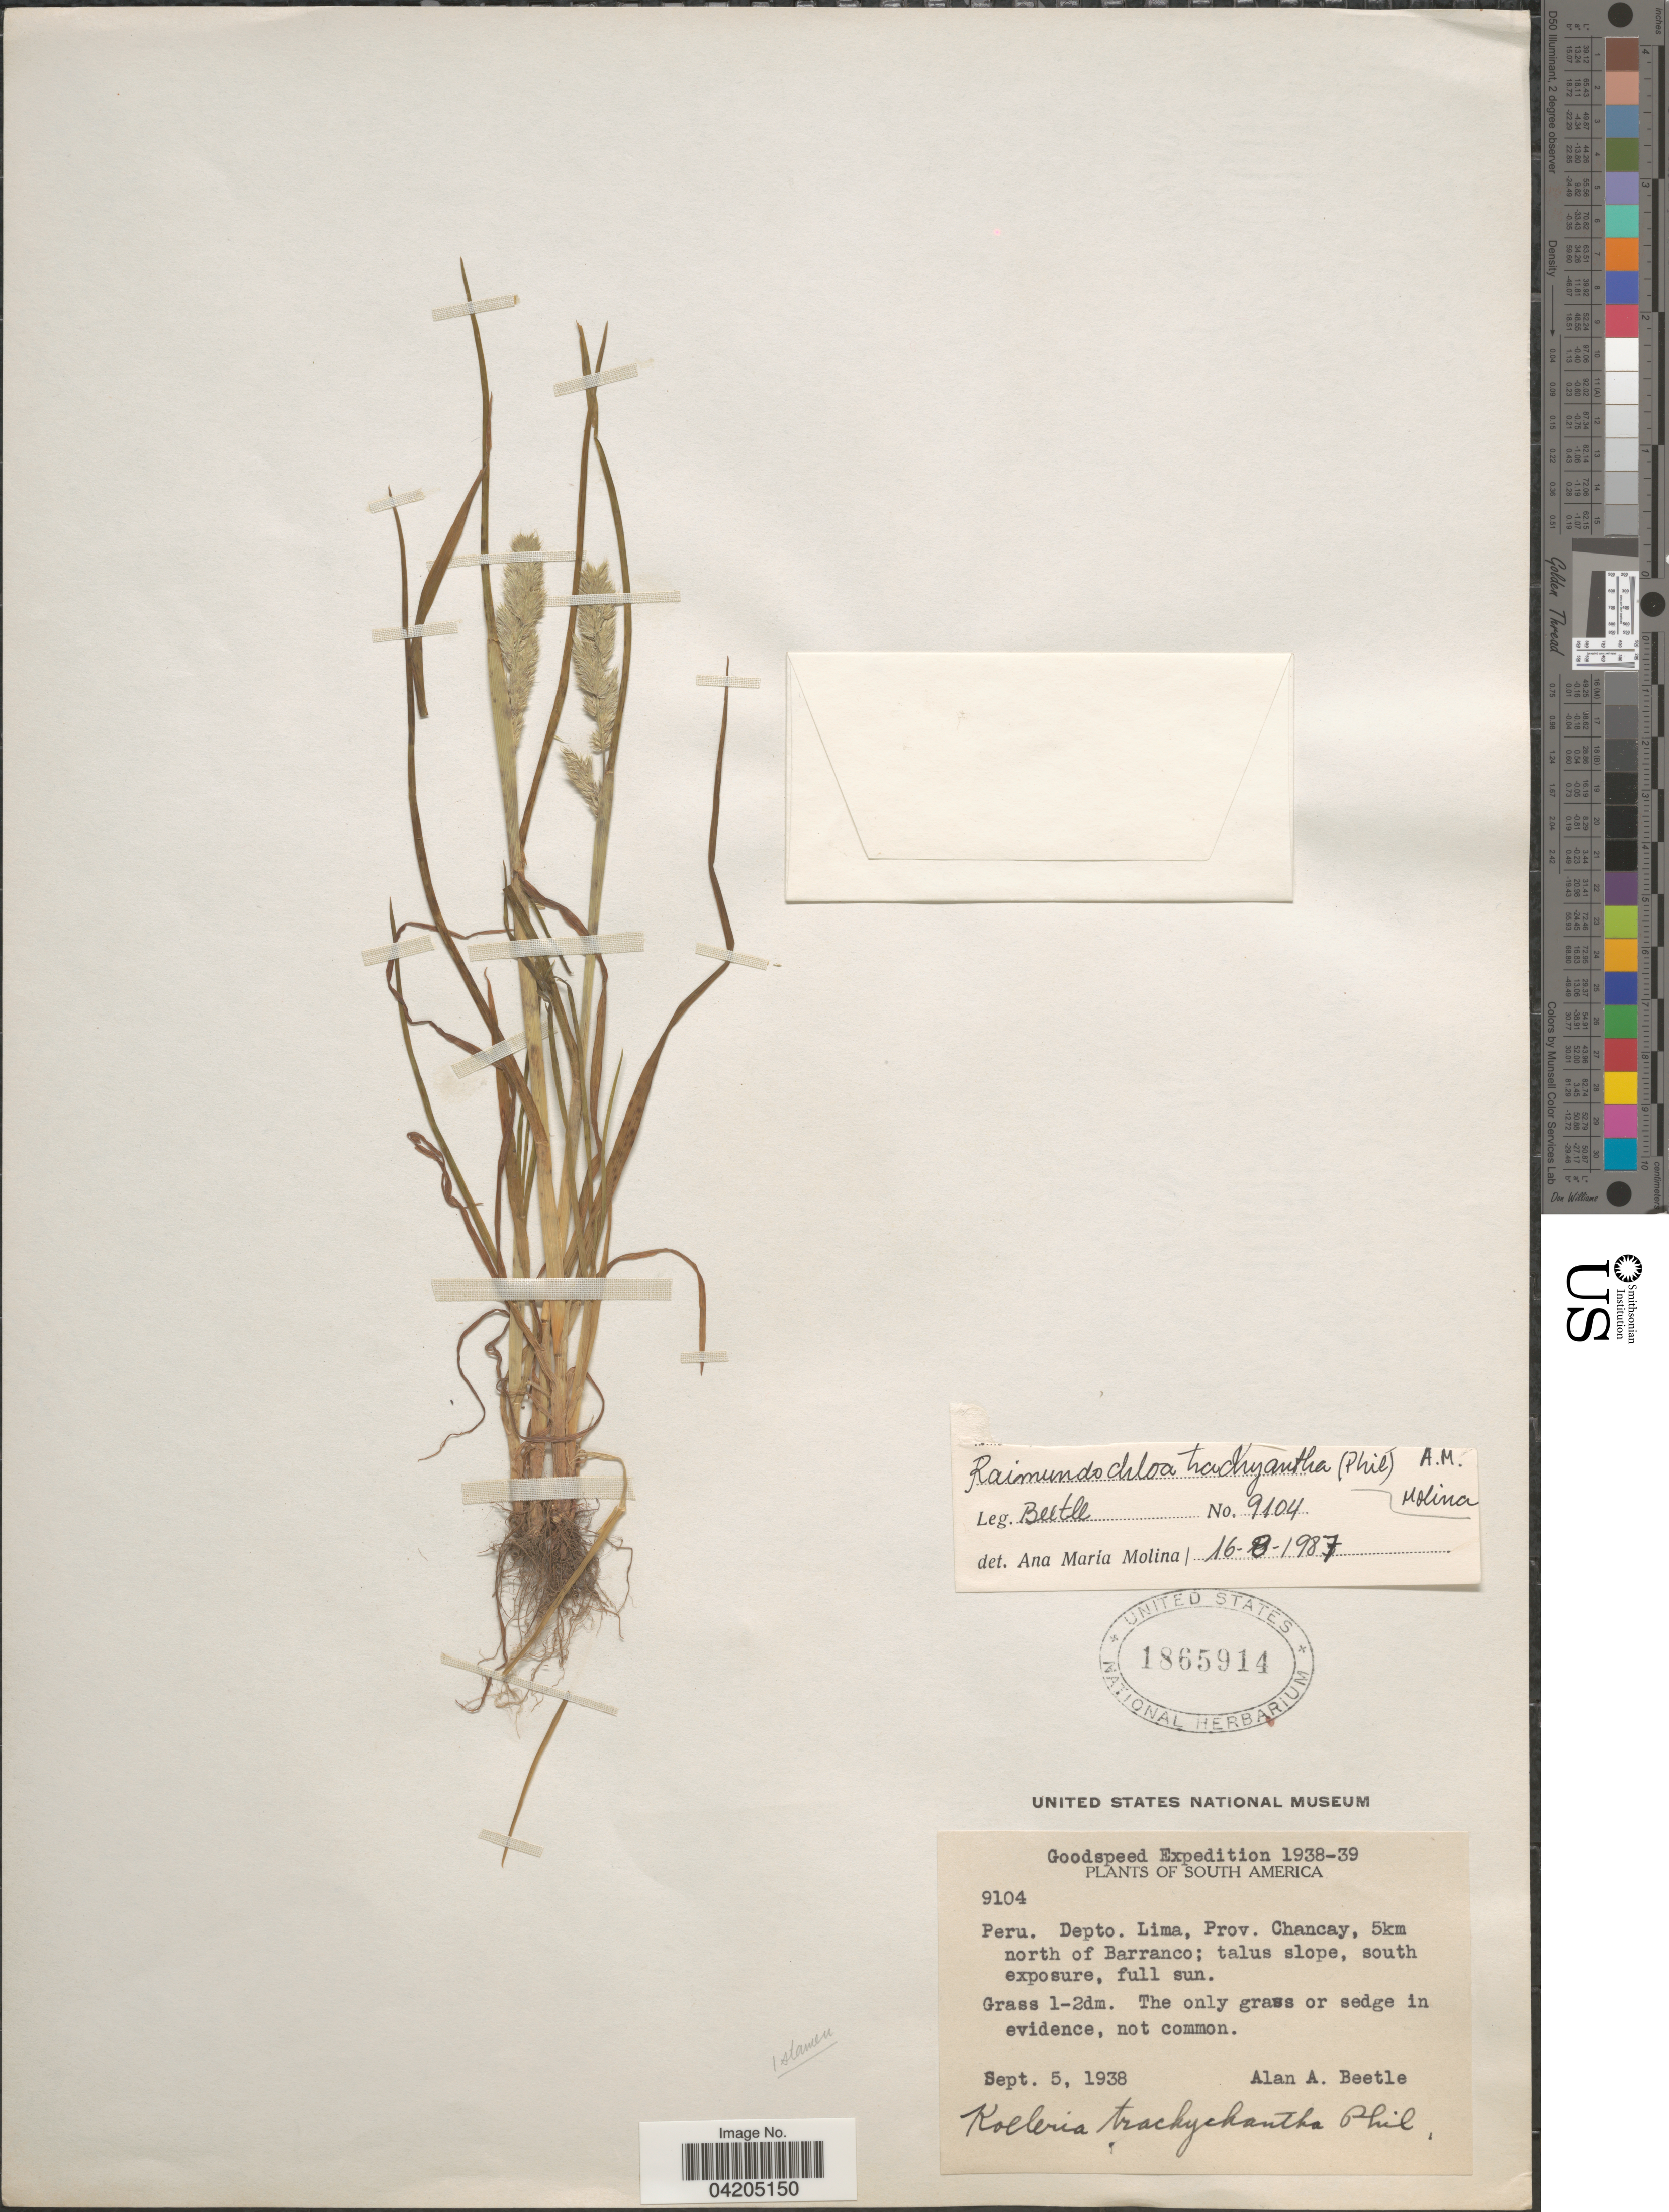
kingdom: Plantae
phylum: Tracheophyta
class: Liliopsida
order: Poales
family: Poaceae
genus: Poa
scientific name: Poa ana-molinae Soreng & L.J.Gillespie, nom. nov. in prep.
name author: Soreng & L.J. Gillespie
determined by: Soreng, Robert J., Research Associate (BOT), Smithsonian Institution - National Museum of Natural History (UNITED STATES)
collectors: A. A. Beetle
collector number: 9104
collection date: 1938-09-05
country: Peru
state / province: Lima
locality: Goodspeed Expedition 1938-39. Depto. Lima, Prov. Chancay, 5km north of Barranco; talus slope, south exposure.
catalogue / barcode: US 1865914